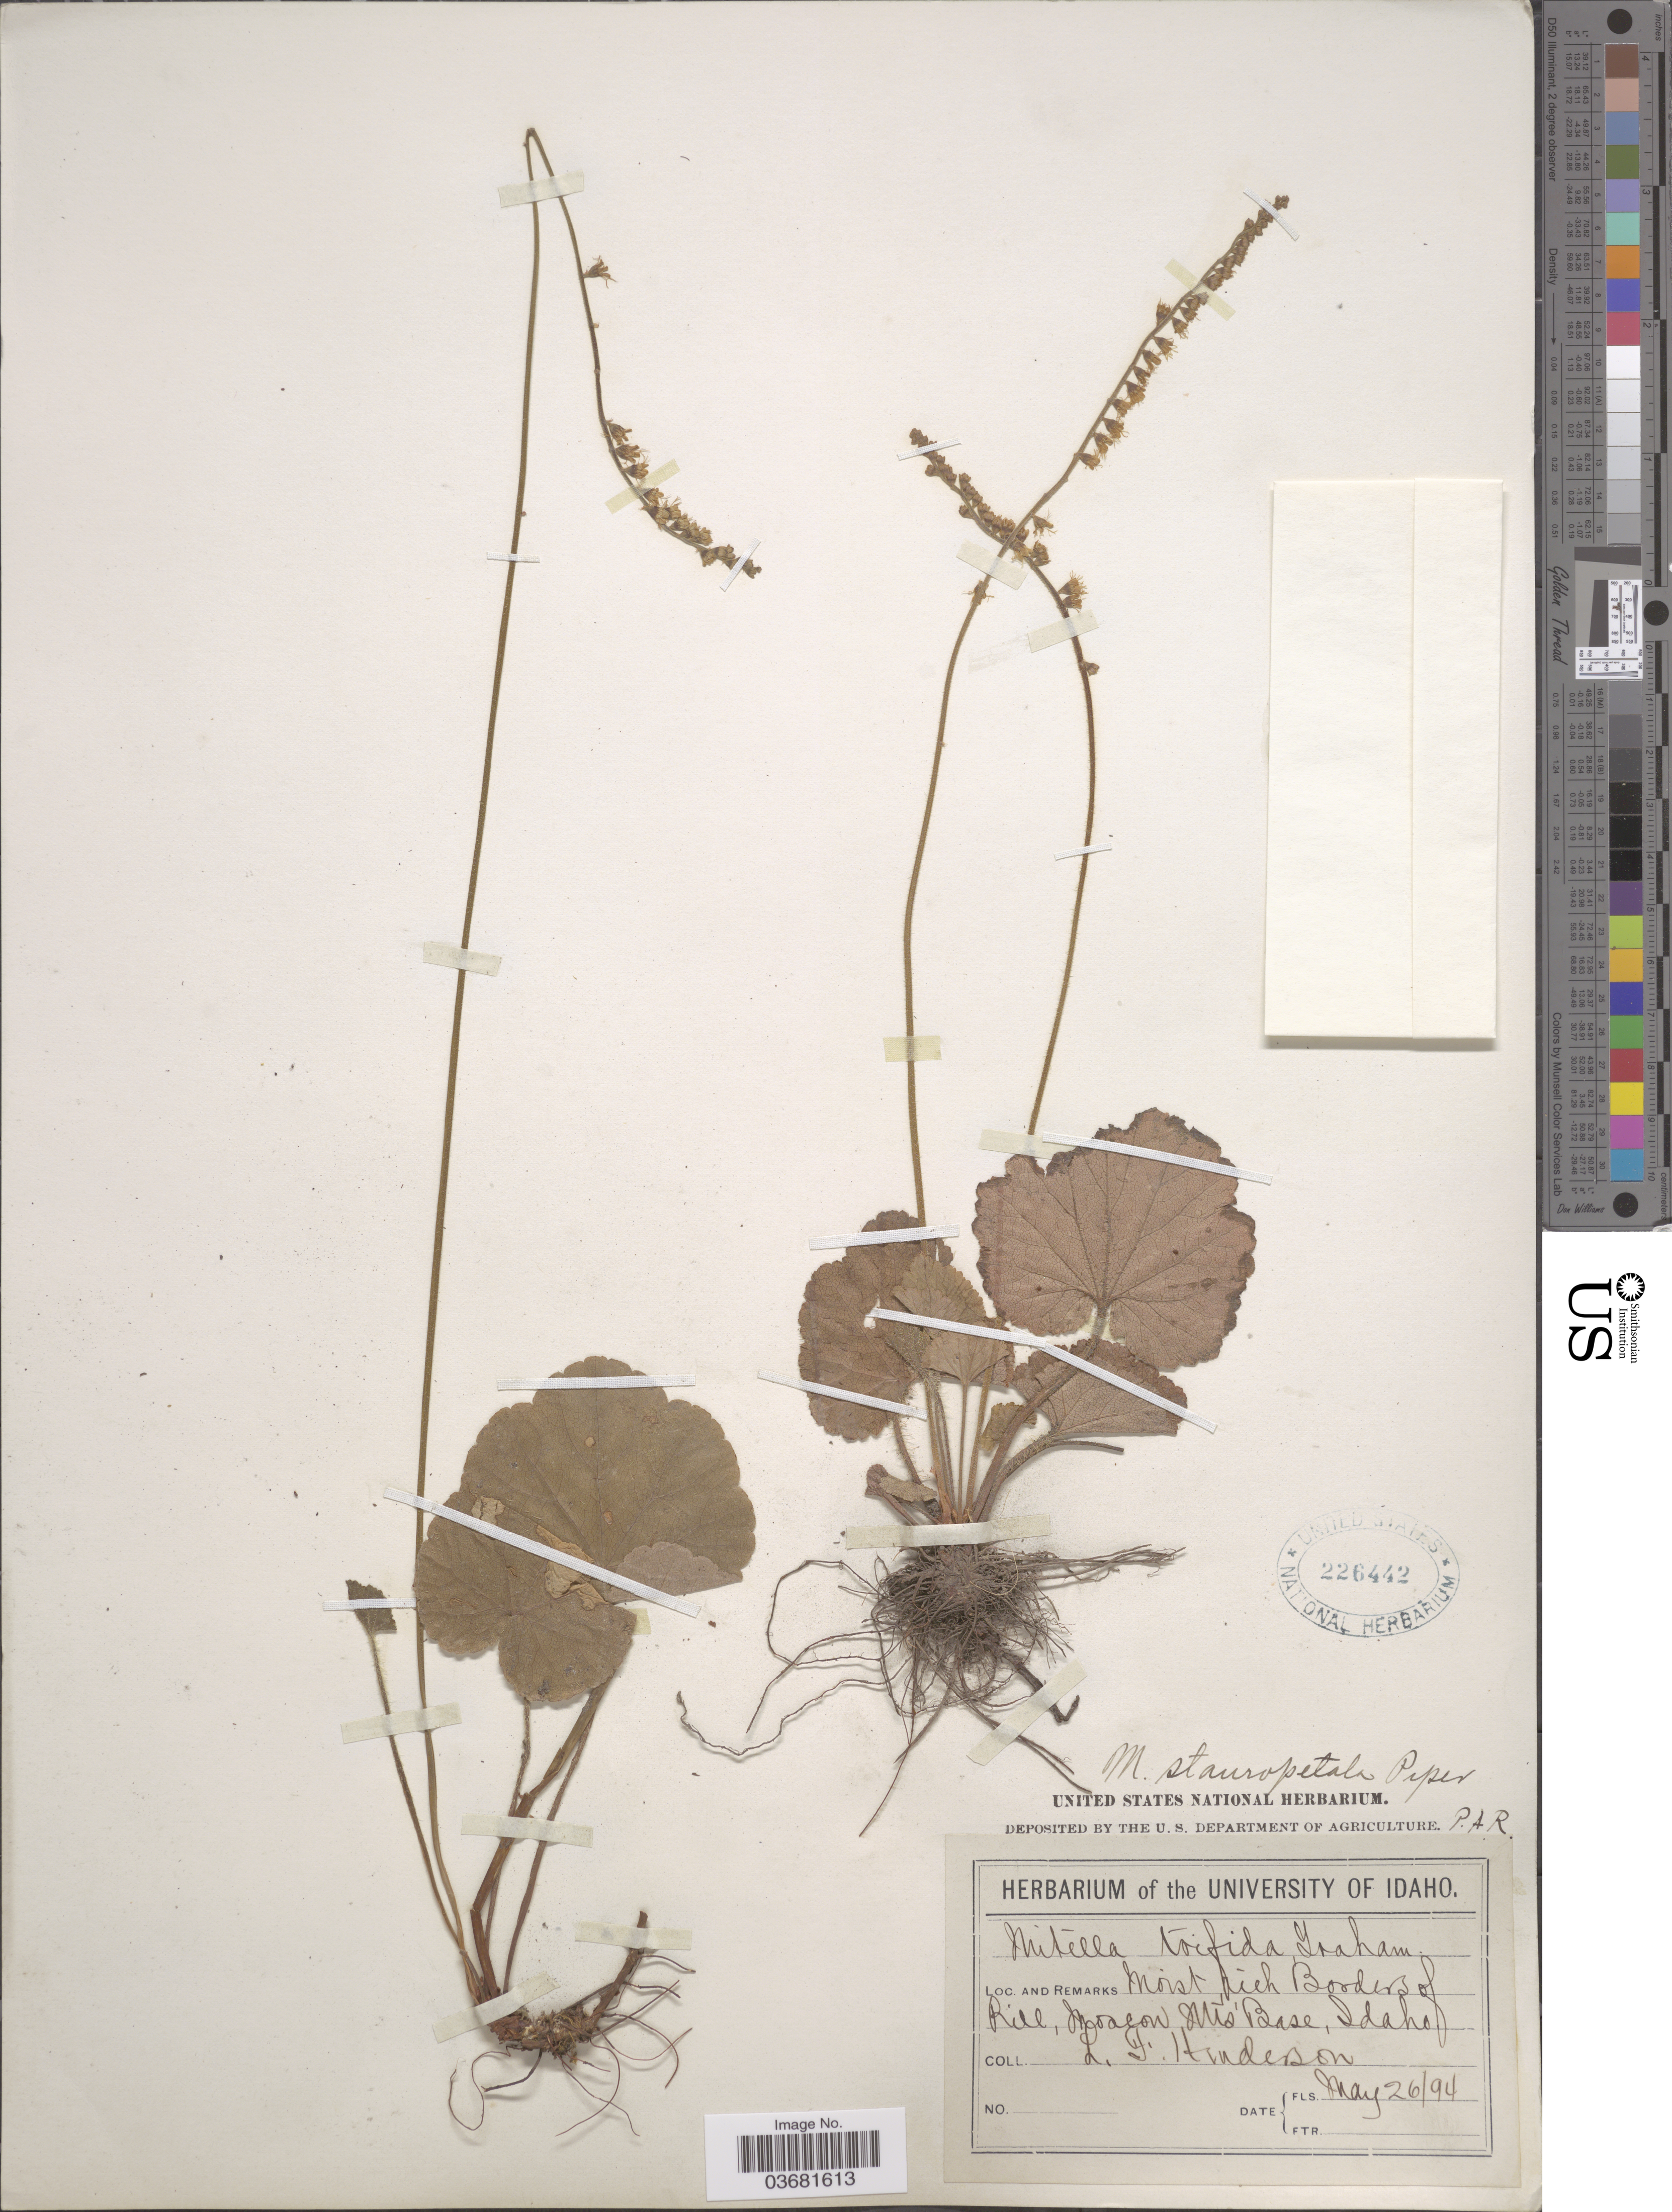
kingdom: Plantae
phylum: Tracheophyta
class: Magnoliopsida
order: Saxifragales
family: Saxifragaceae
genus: Mitella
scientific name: Mitella stauropetala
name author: Piper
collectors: L. Hindeoson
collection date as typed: Transcribed d/m/y: 26/5/94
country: United States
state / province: Idaho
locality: Borders of [illegible text], Moscow Mts Base.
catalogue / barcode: US 226442